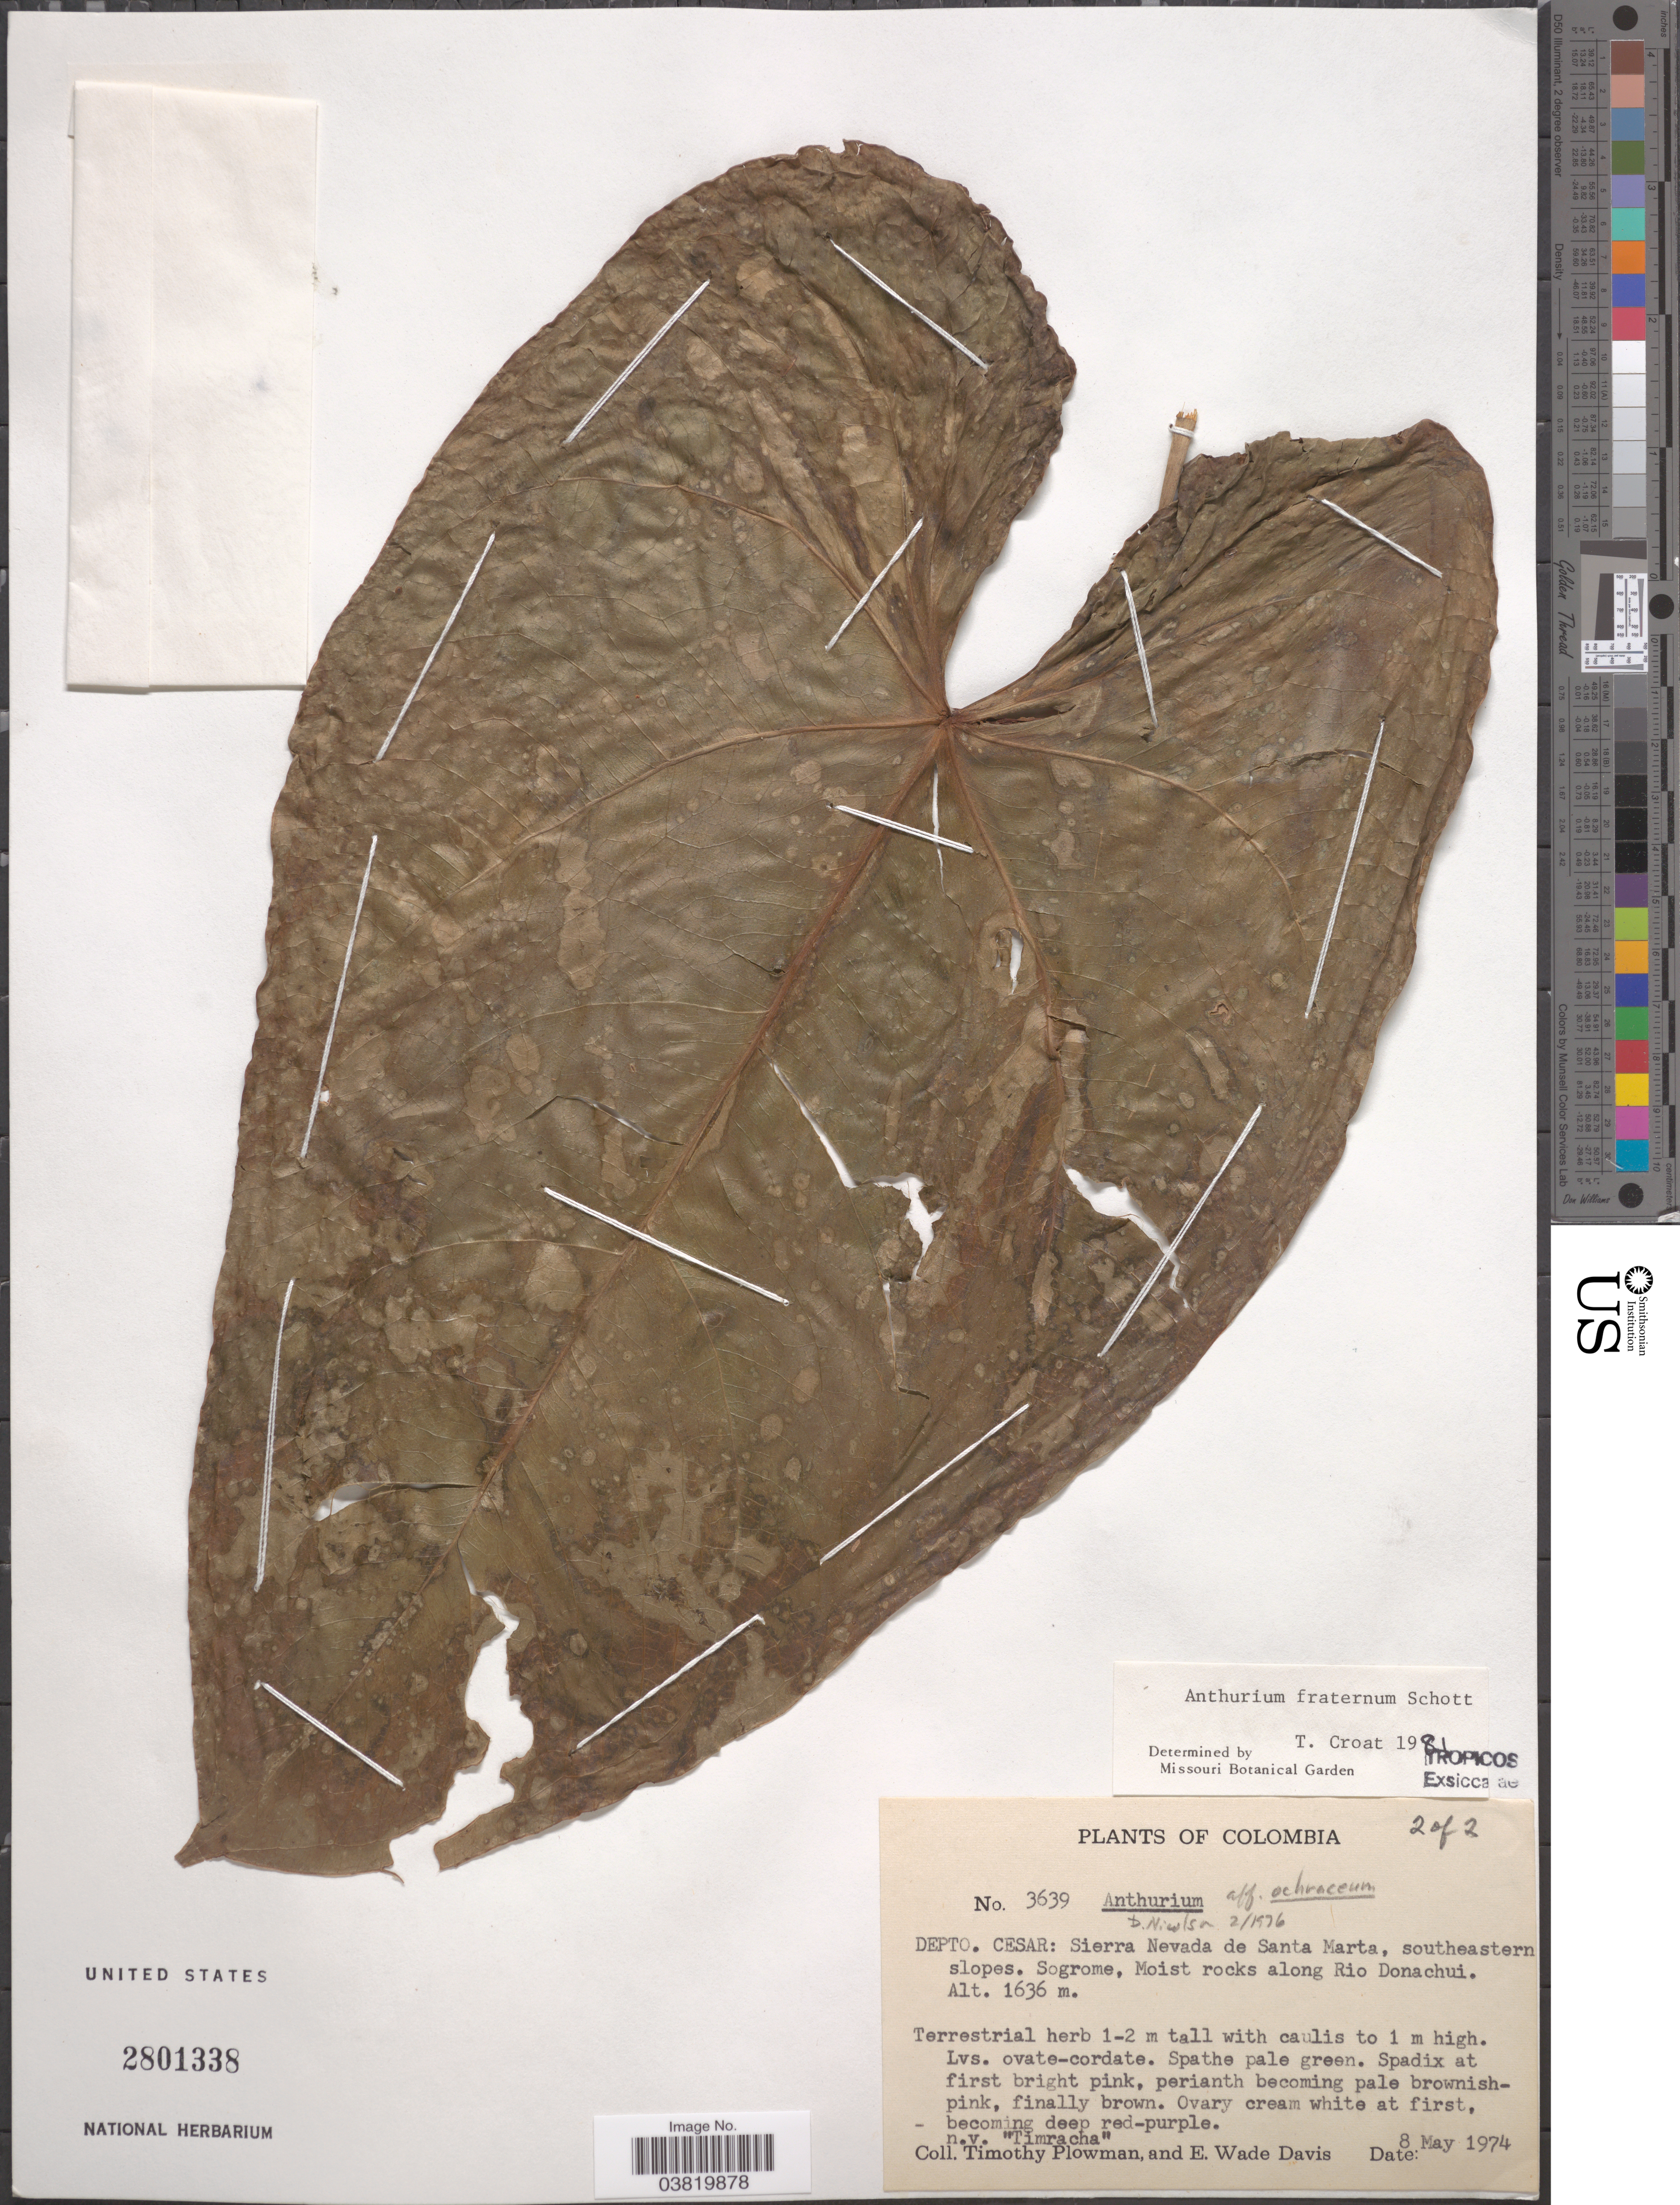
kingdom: Plantae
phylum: Tracheophyta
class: Liliopsida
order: Alismatales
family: Araceae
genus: Anthurium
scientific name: Anthurium fraternum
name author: Schott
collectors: T. Plowman & E. Wade-Davis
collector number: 3639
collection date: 1974-05-08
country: Colombia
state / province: Cesar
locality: Depto. Cesar: Sierra Nevada de Santa Marta, southeastern slopes. Sogrome, Moist rocks along Rio Donachui.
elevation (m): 1636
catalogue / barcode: US 2801338